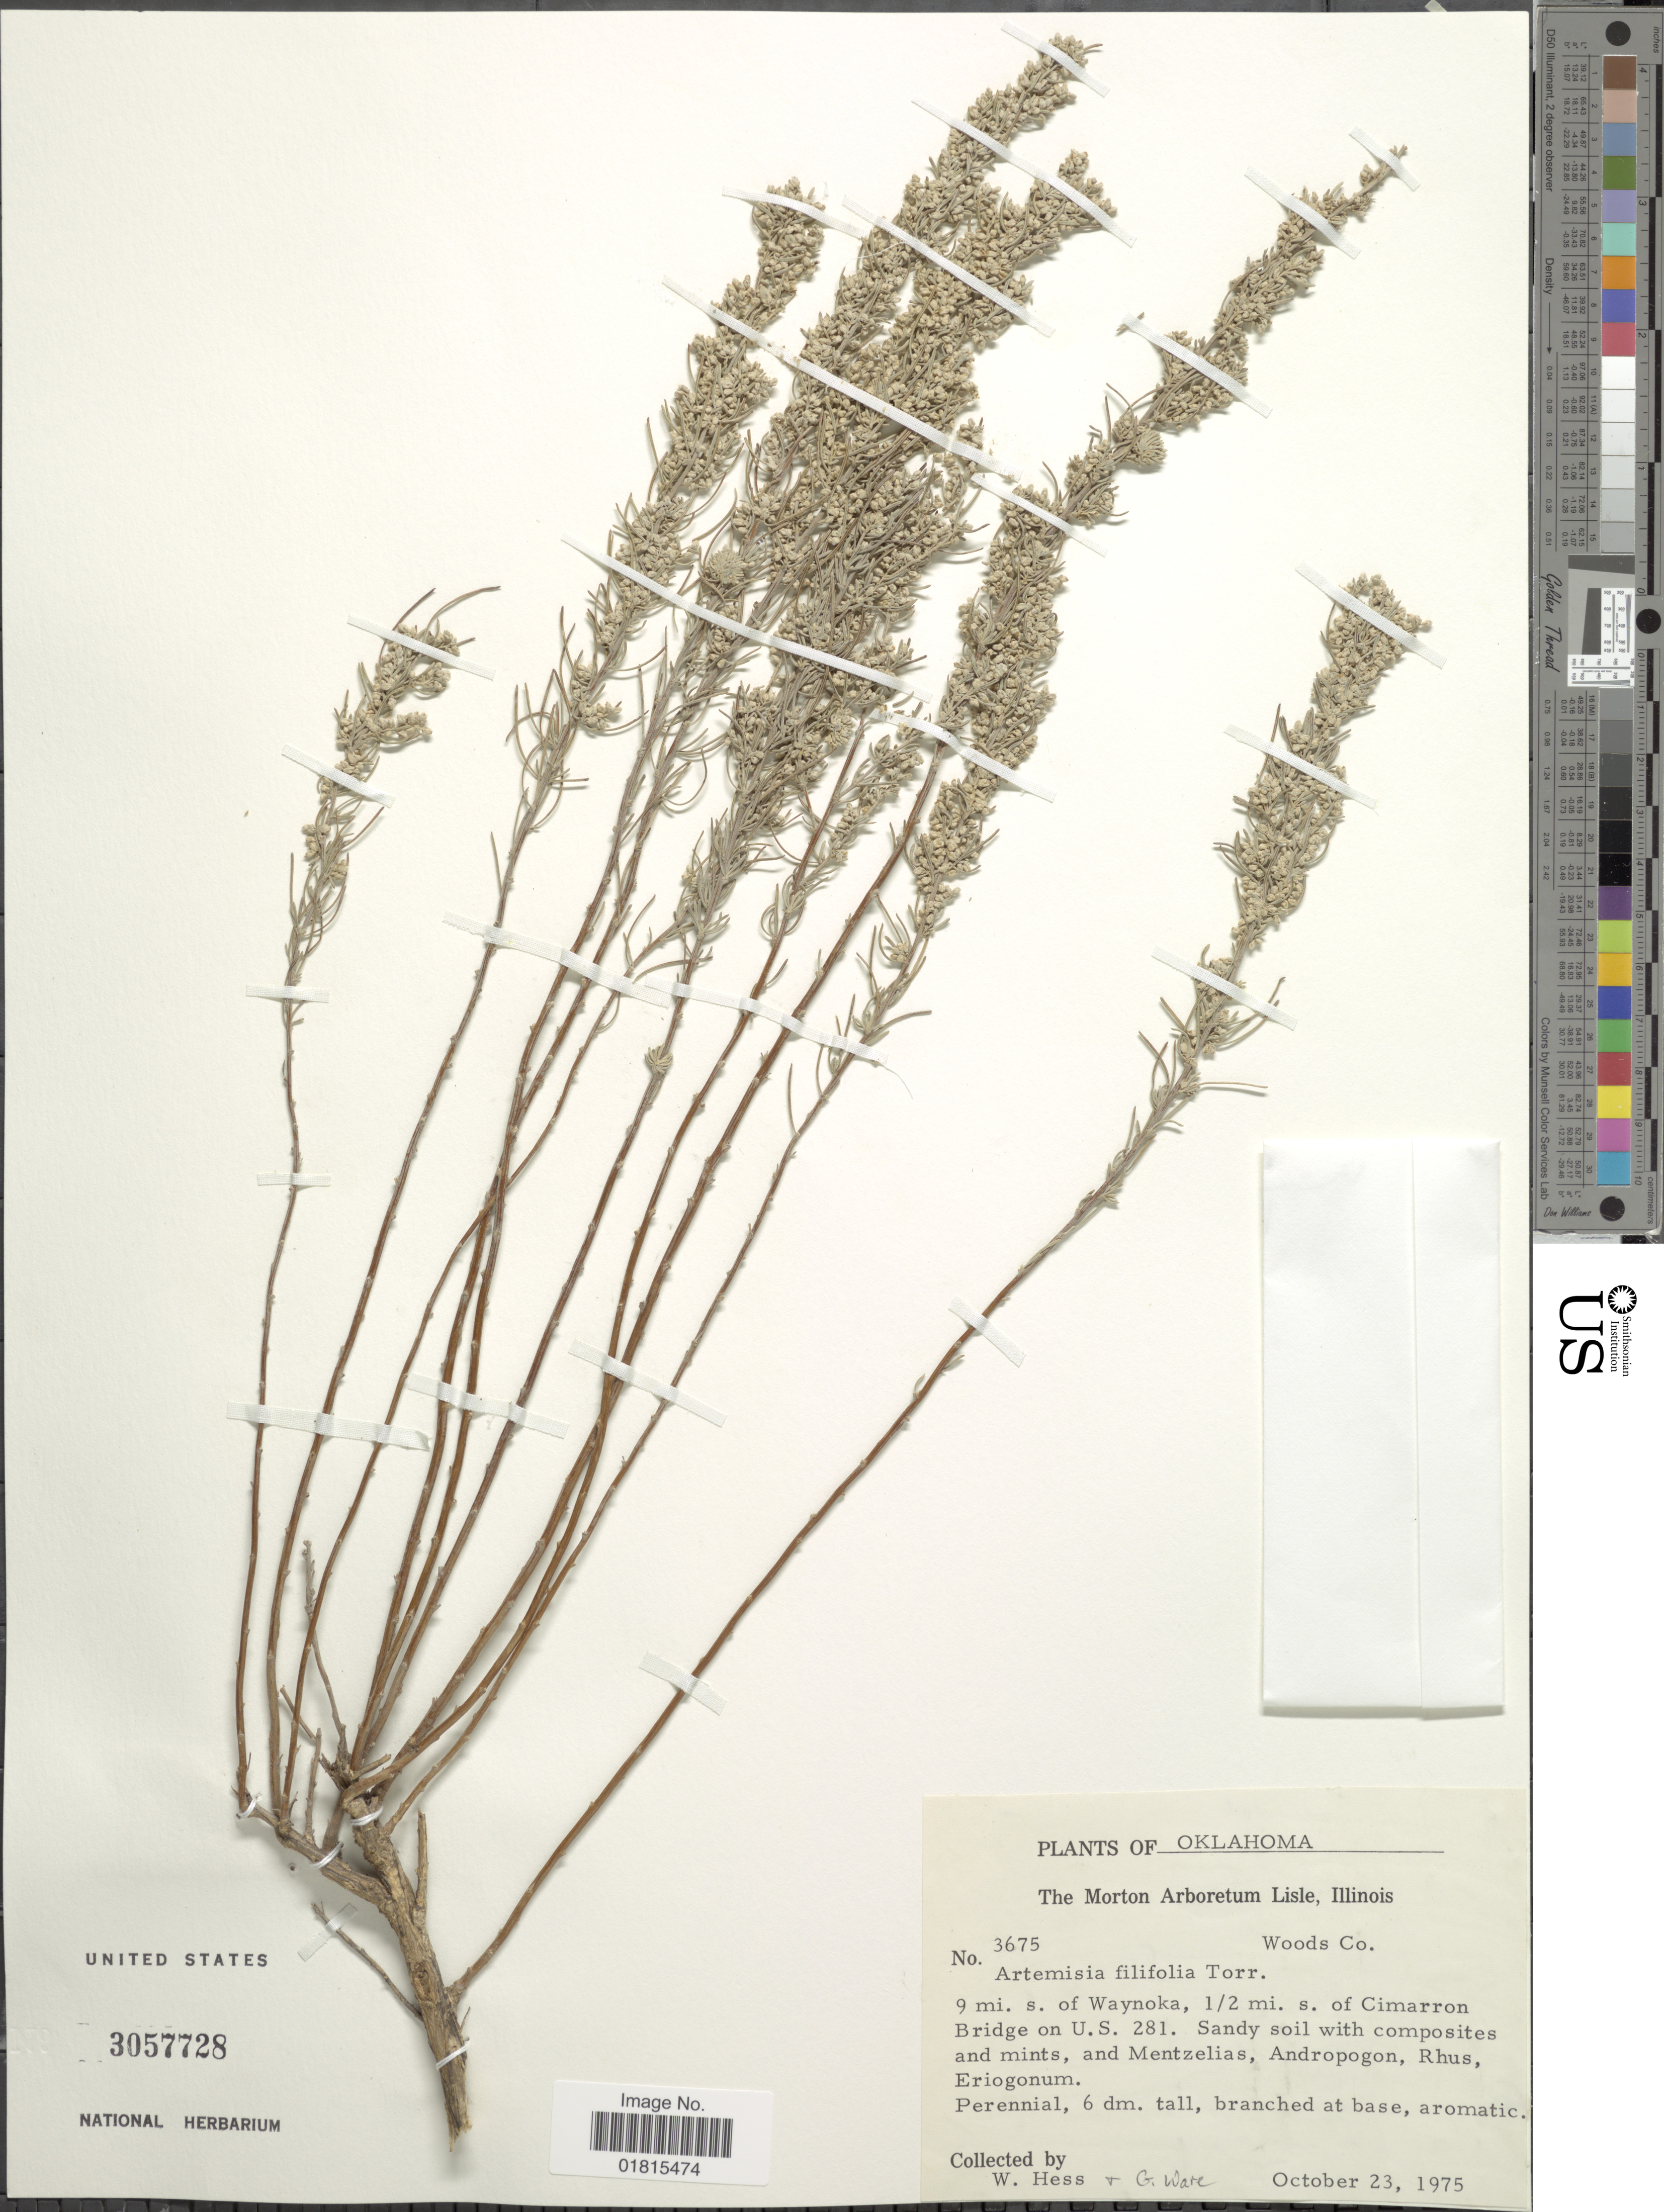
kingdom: Plantae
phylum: Tracheophyta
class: Magnoliopsida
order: Asterales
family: Asteraceae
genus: Artemisia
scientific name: Artemisia filifolia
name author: Torr.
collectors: W. Hess & G. Ware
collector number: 3675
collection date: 1975-10-23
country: United States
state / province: Oklahoma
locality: Woods Co. 9 mi. s. of Waynoka, 1/2 mi. s. of Cimarron Bridge on U.S. 281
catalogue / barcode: US 3057728